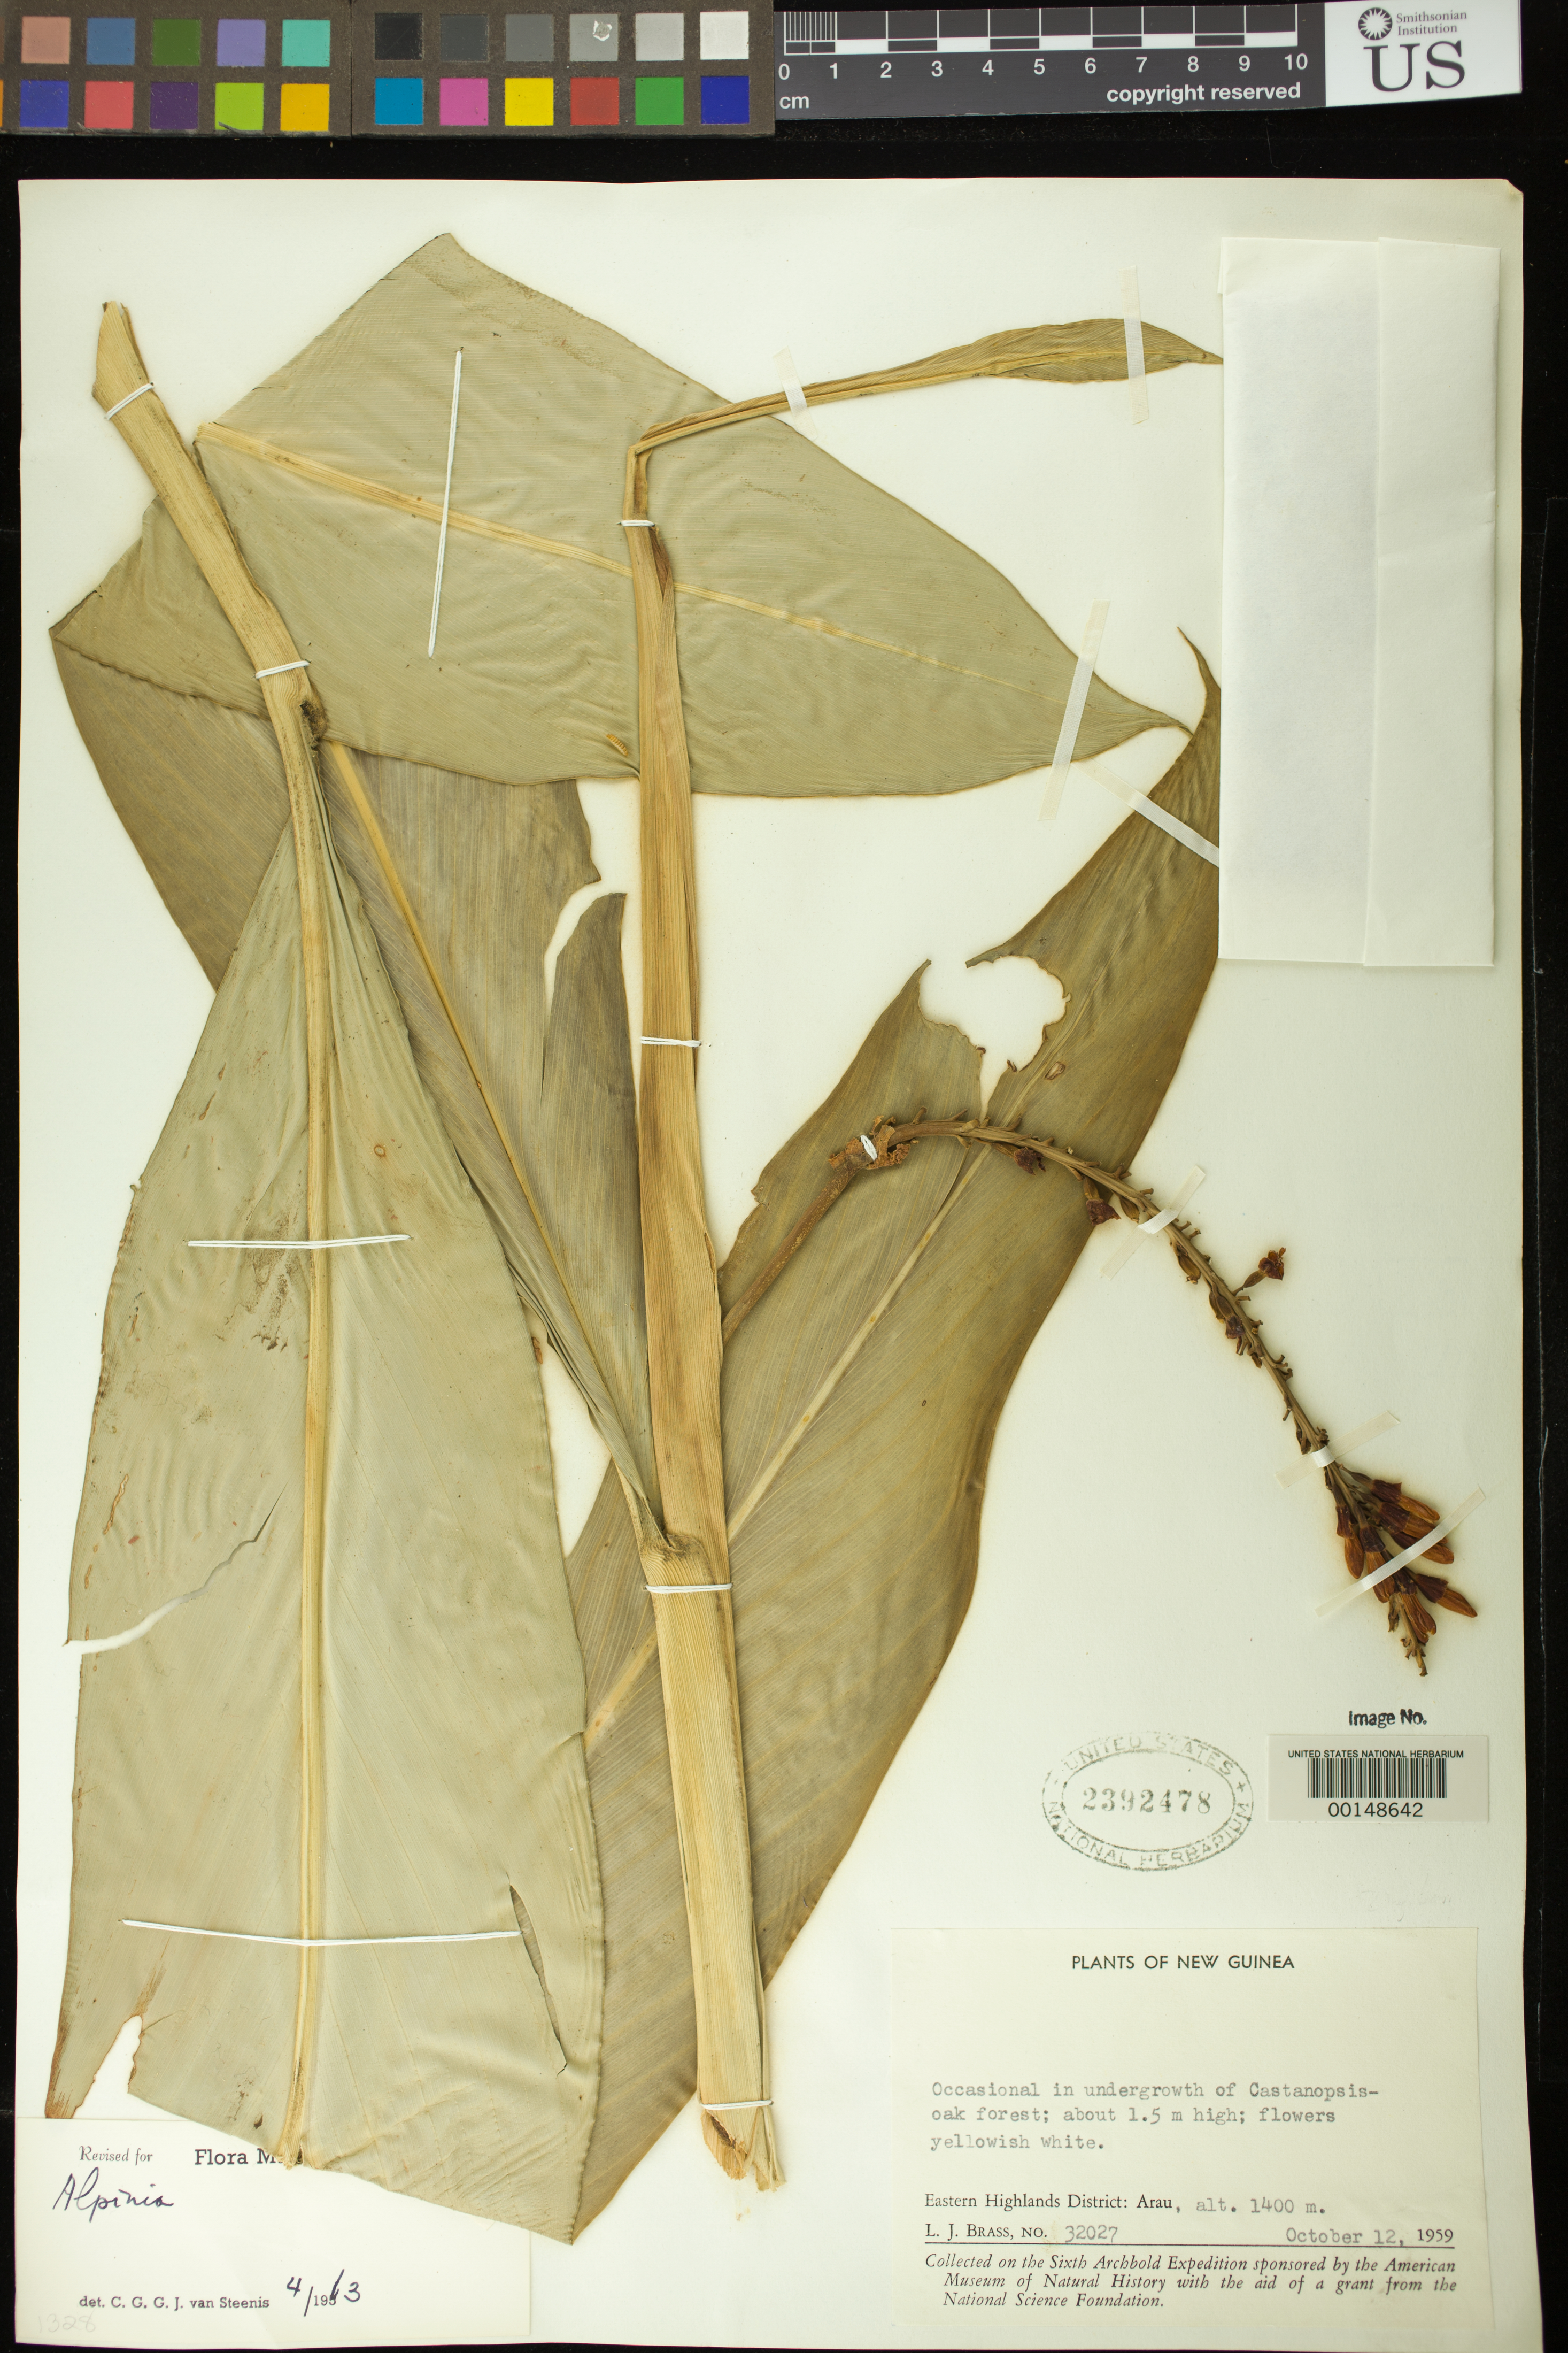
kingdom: Plantae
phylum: Tracheophyta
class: Liliopsida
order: Zingiberales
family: Zingiberaceae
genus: Alpinia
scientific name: Alpinia sp.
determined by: Steenis, C. G. G. J. van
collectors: L. J. Brass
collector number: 32027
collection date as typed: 12 Oct 1959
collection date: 1959-10-12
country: Papua New Guinea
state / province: Eastern Highlands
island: New Guinea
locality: Arau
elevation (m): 1400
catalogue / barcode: US 2392478